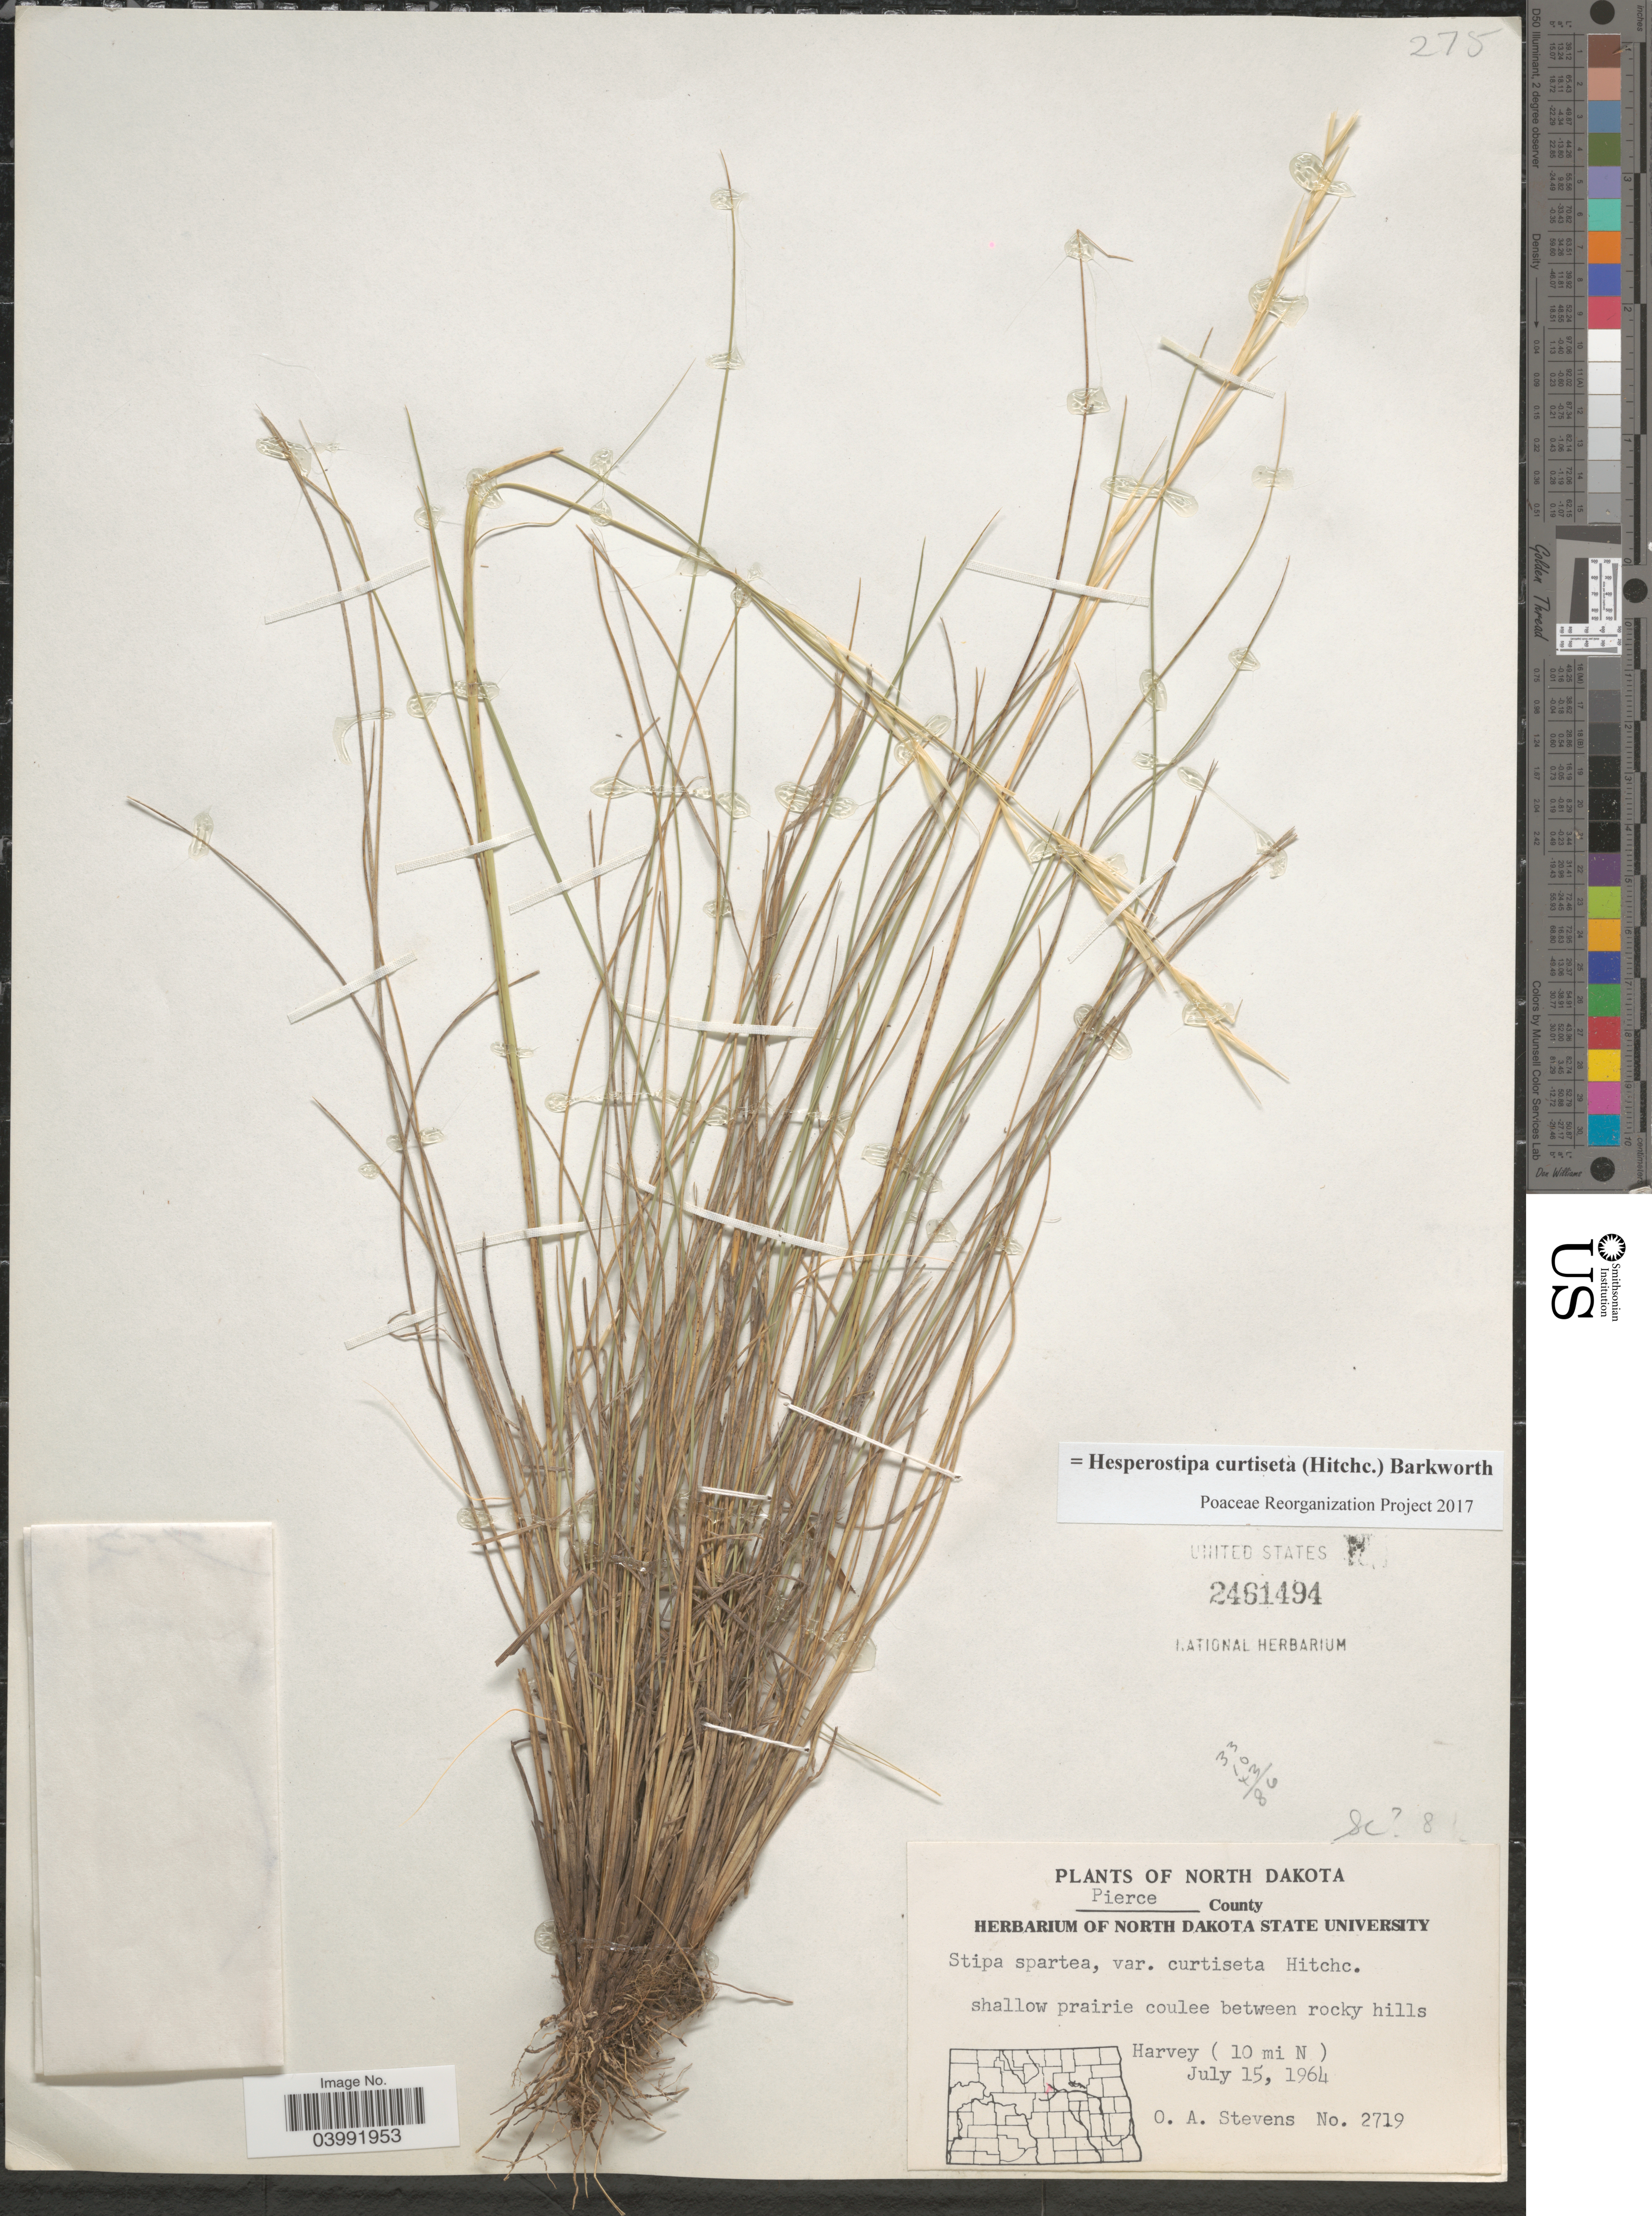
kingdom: Plantae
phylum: Tracheophyta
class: Liliopsida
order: Poales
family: Poaceae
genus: Hesperostipa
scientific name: Hesperostipa curtiseta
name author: (Hitchc.) Barkworth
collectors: O. A. Stevens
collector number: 2719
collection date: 1964-07-15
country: United States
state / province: North Dakota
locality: Pierce County. Harvey ( 10 mi N).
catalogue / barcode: US 2461494